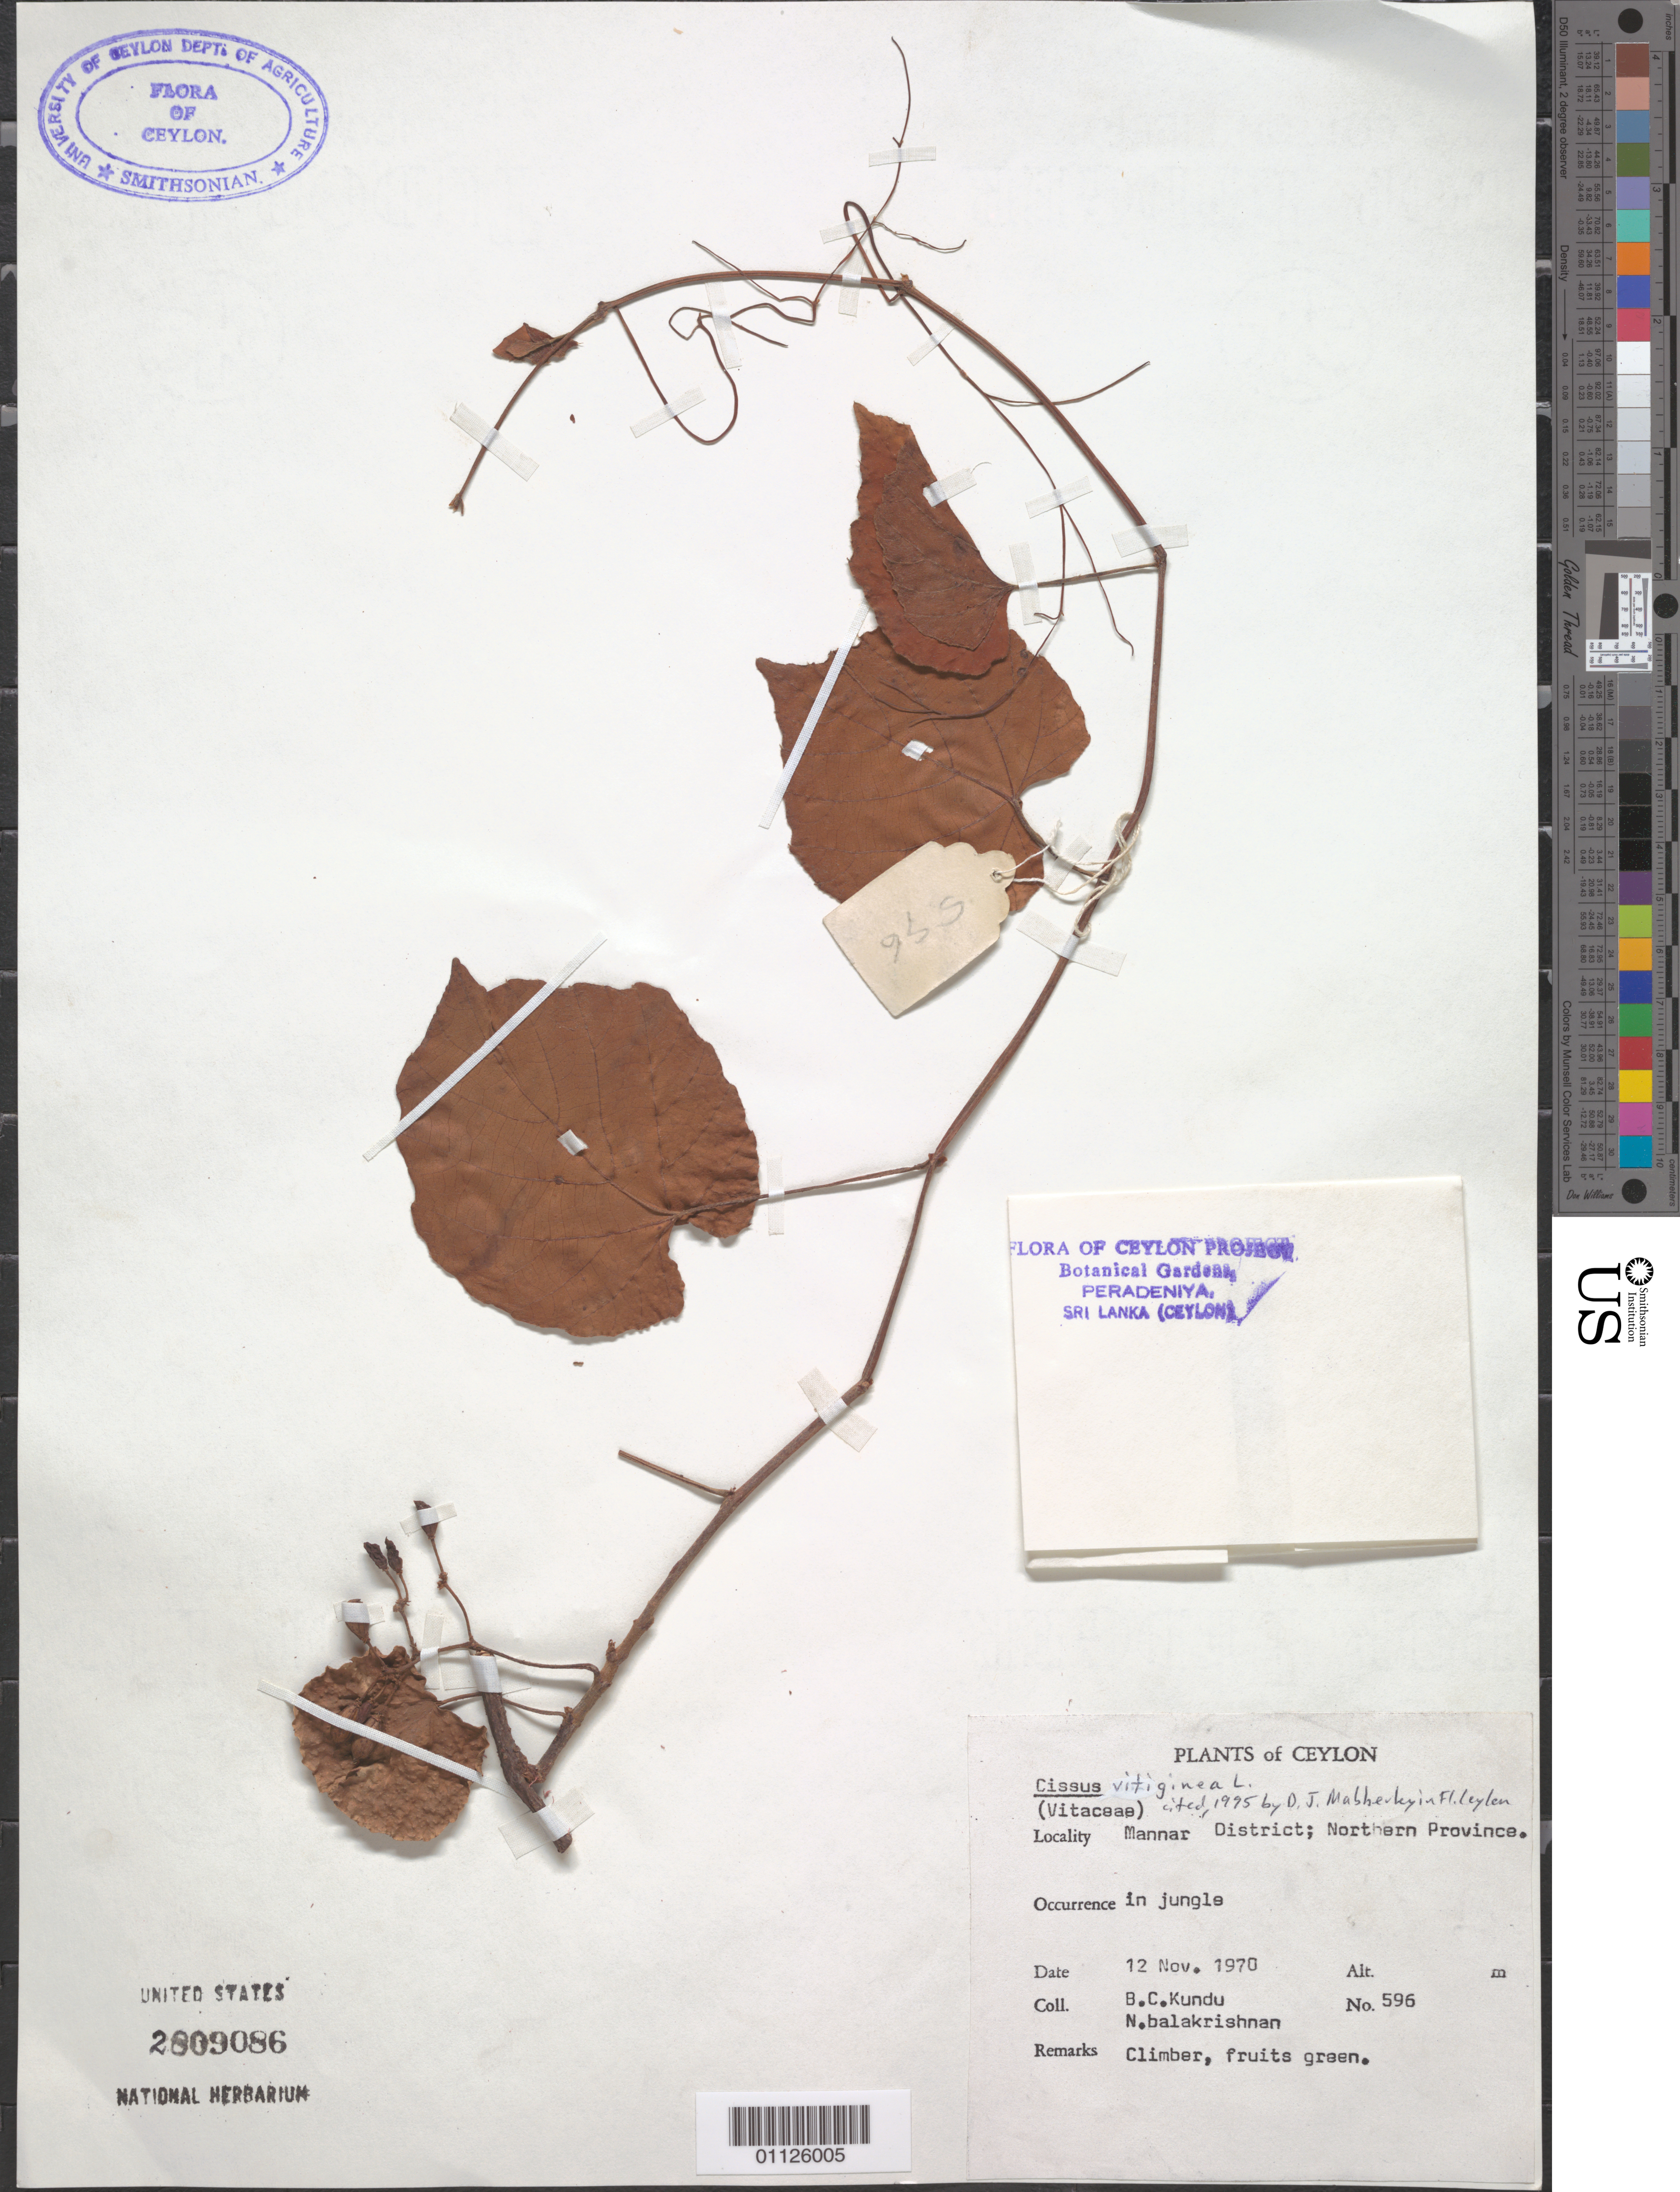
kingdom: Plantae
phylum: Tracheophyta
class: Magnoliopsida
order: Vitales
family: Vitaceae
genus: Cissus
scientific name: Cissus vitiginea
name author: L.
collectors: B. C. Kundu & N. P. Balakrishnan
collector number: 596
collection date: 1970-11-12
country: Sri Lanka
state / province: Northern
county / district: Mannar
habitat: In jungle. Climber.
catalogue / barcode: US 2809086